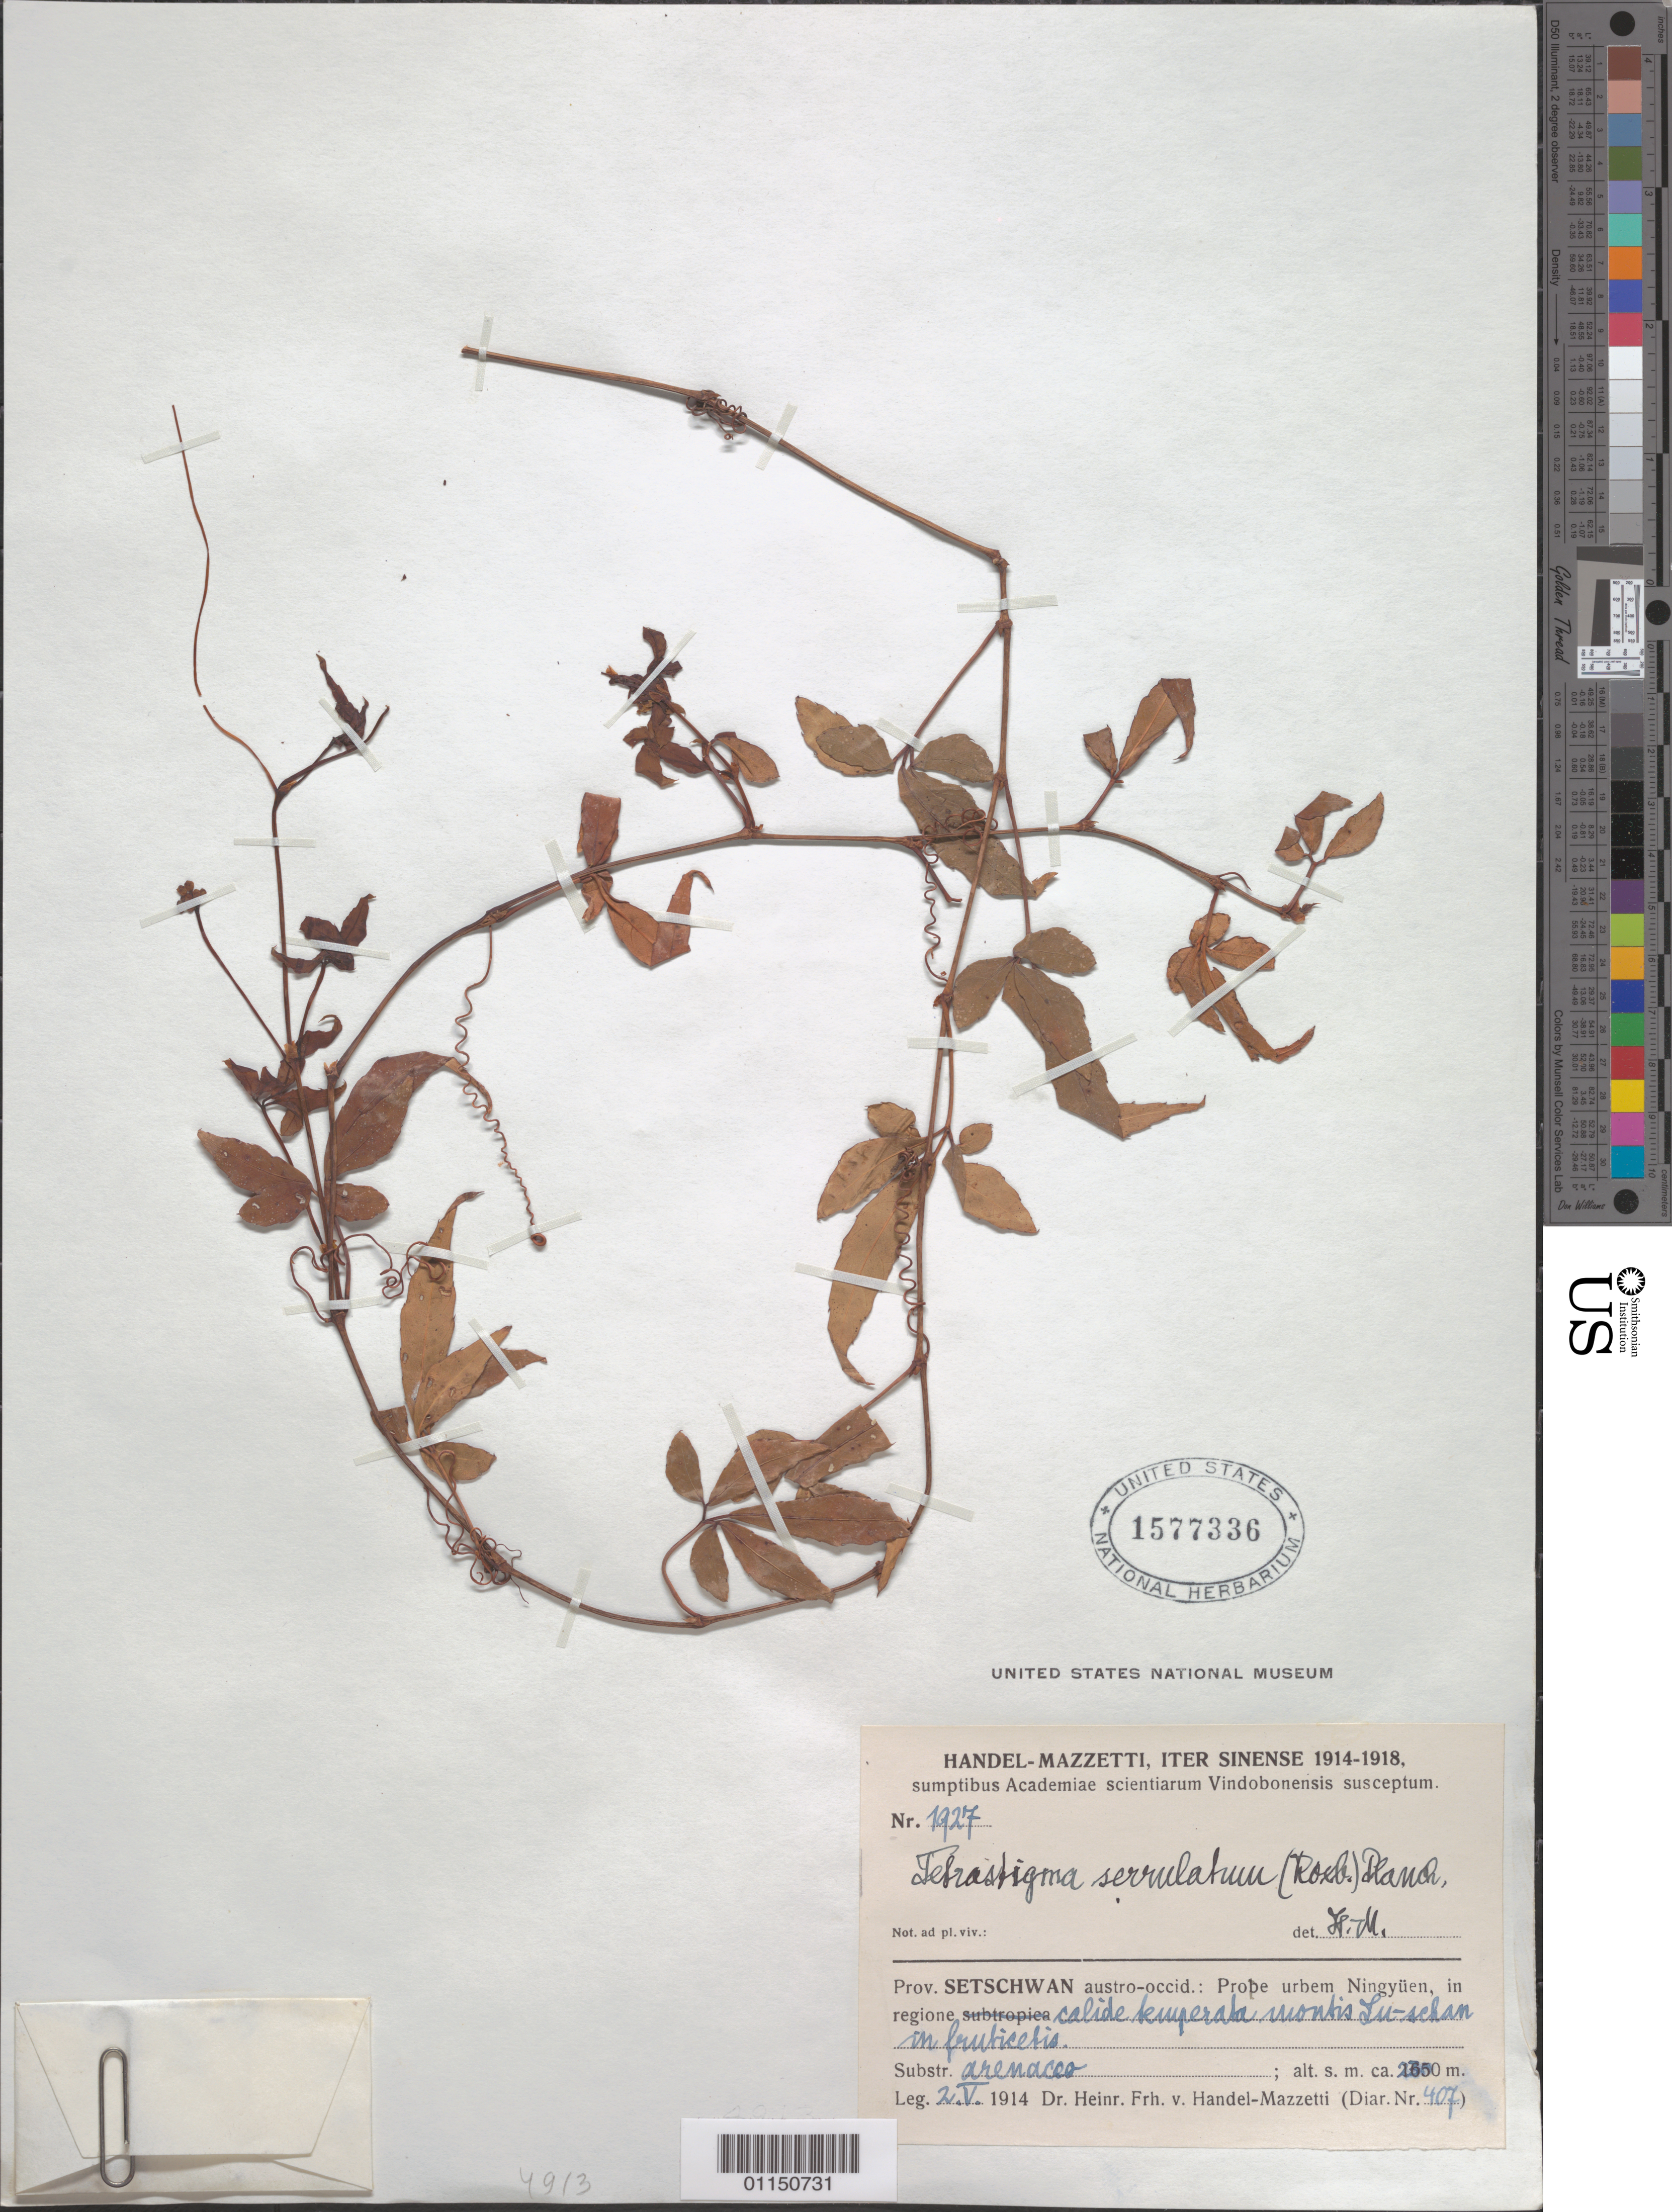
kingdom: Plantae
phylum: Tracheophyta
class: Magnoliopsida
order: Vitales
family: Vitaceae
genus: Tetrastigma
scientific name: Tetrastigma serrulatum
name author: (Roxb.) Planch.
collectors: H. Handel-Mazzetti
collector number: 1927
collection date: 1914-05-02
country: China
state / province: Sichuan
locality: Prope urbem Ningyuen.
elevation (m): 2350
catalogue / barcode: US 1577336